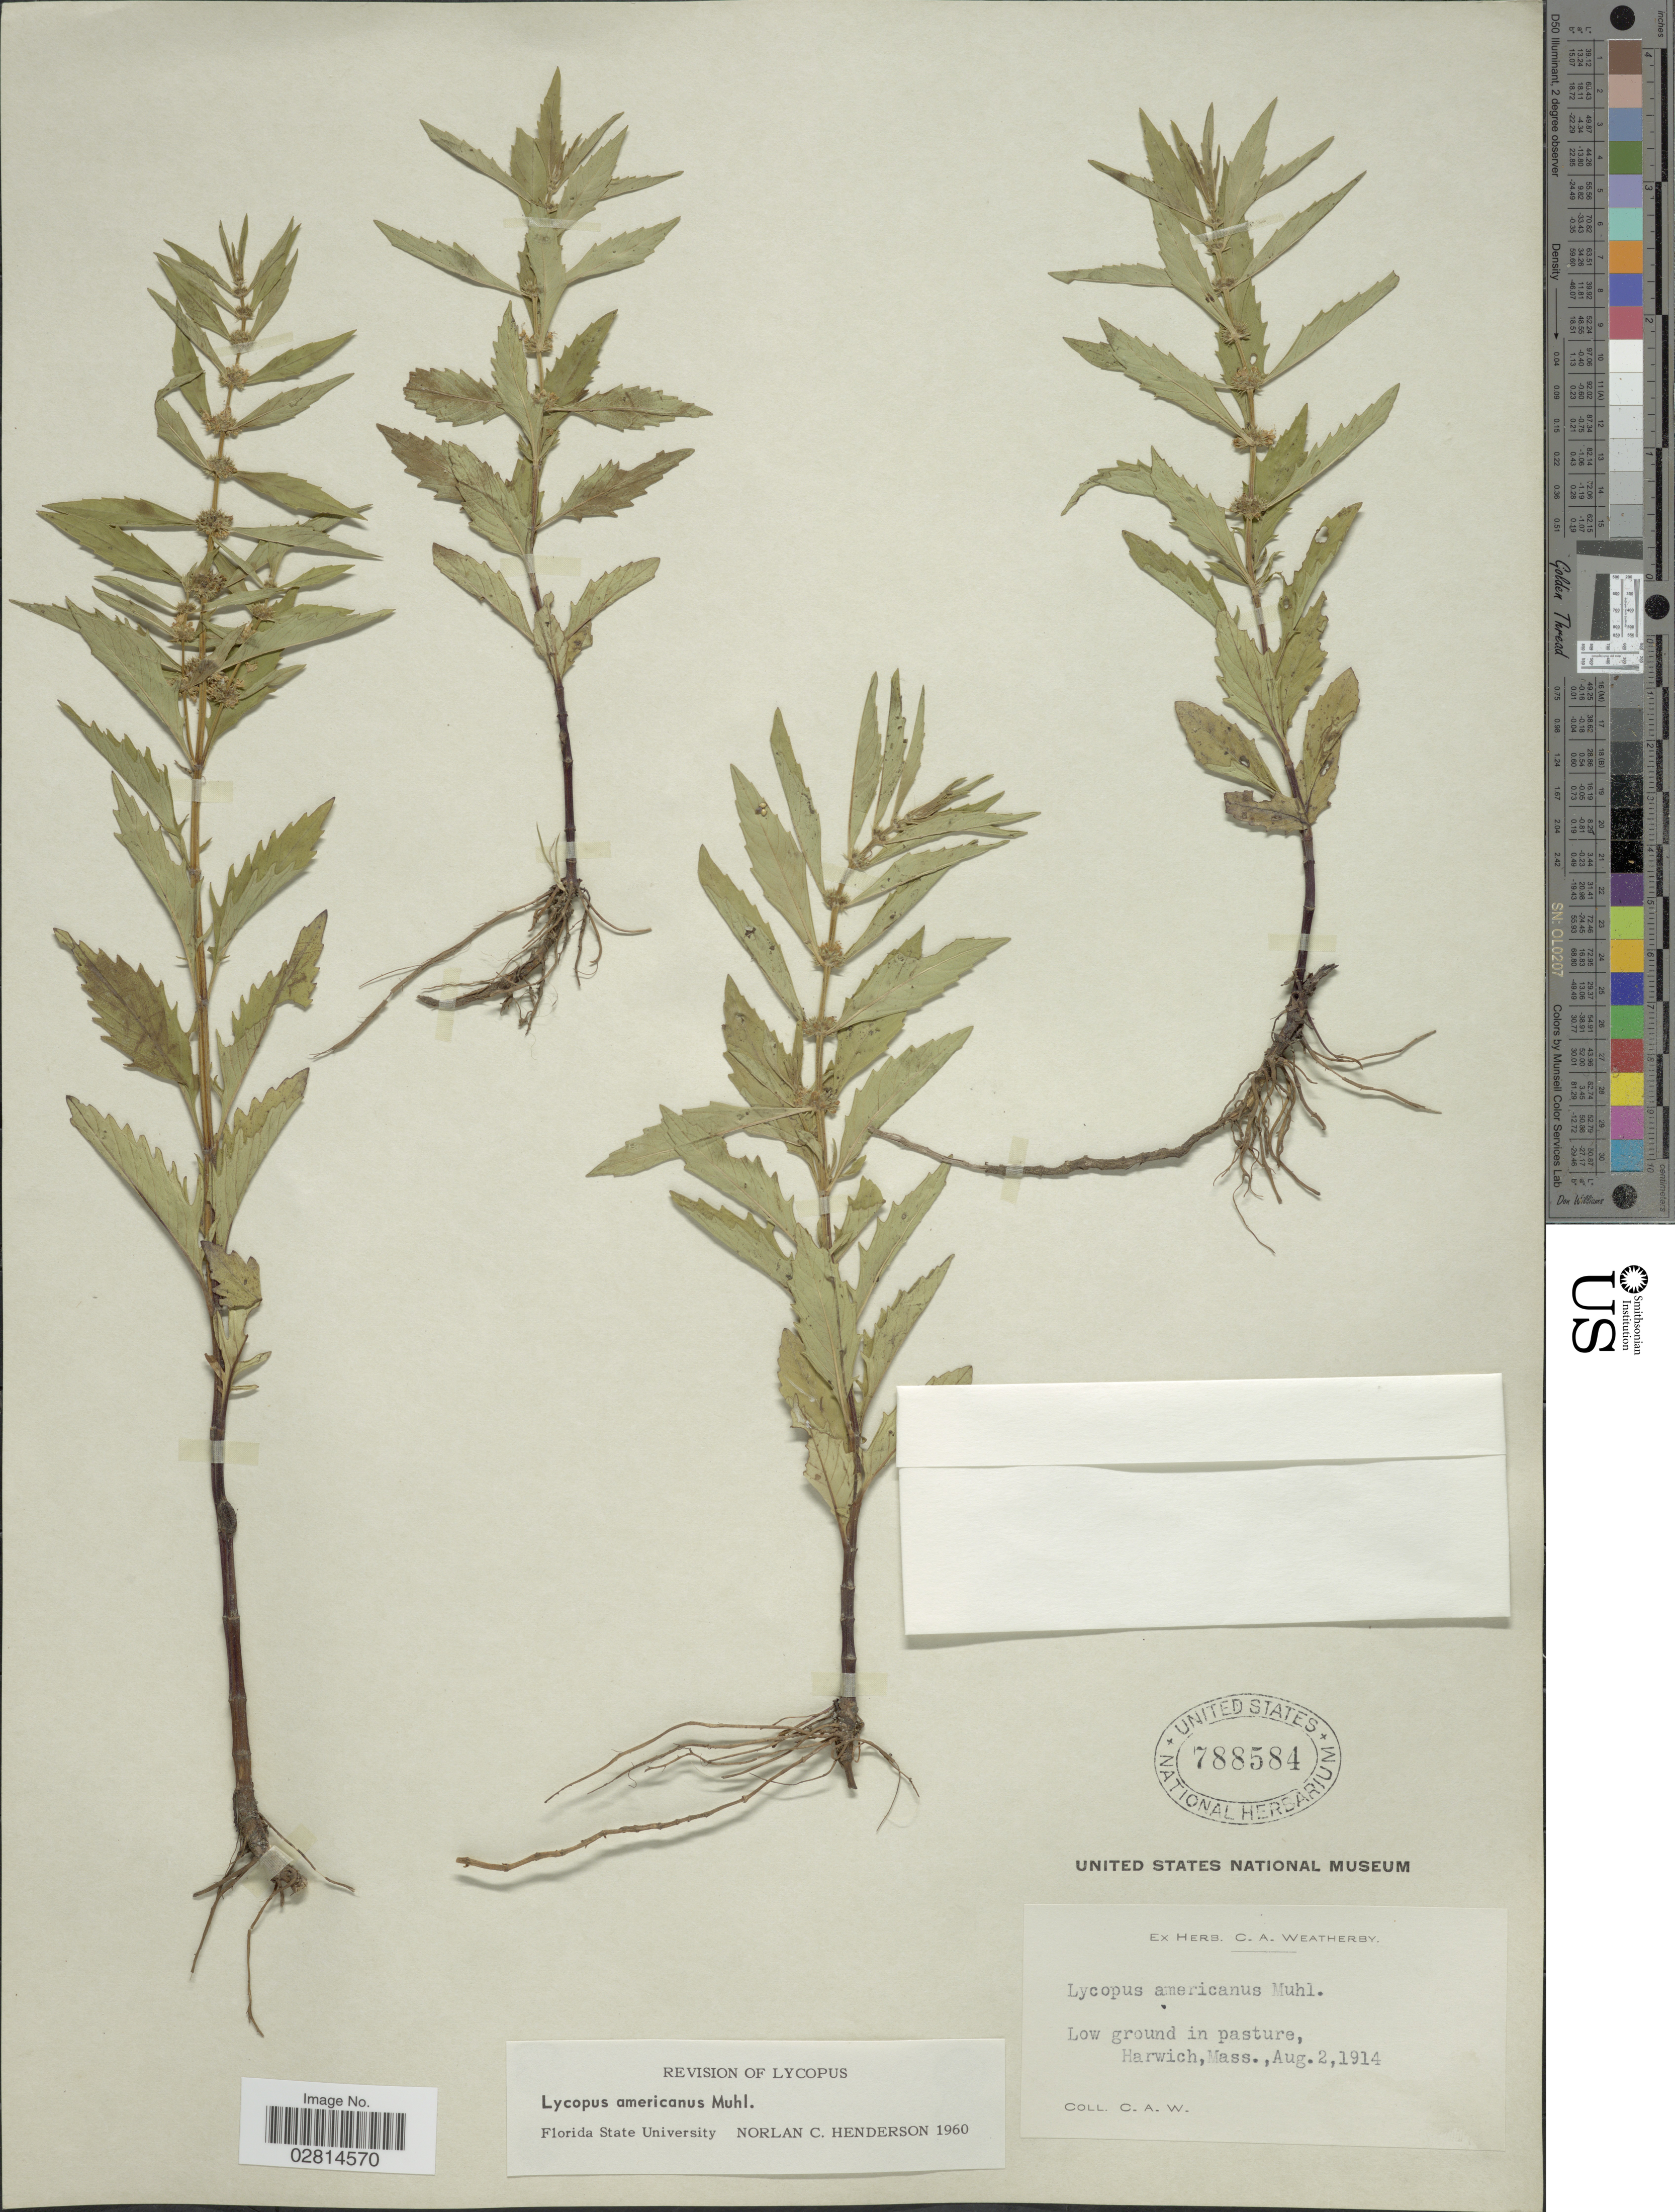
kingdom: Plantae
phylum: Tracheophyta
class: Magnoliopsida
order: Lamiales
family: Lamiaceae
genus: Lycopus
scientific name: Lycopus americanus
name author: Muhl. ex W.P.C. Barton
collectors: C. A. Weatherby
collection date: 1914-08-02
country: United States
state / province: Massachusetts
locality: Low ground in pasture, Harwich.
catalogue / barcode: US 788584